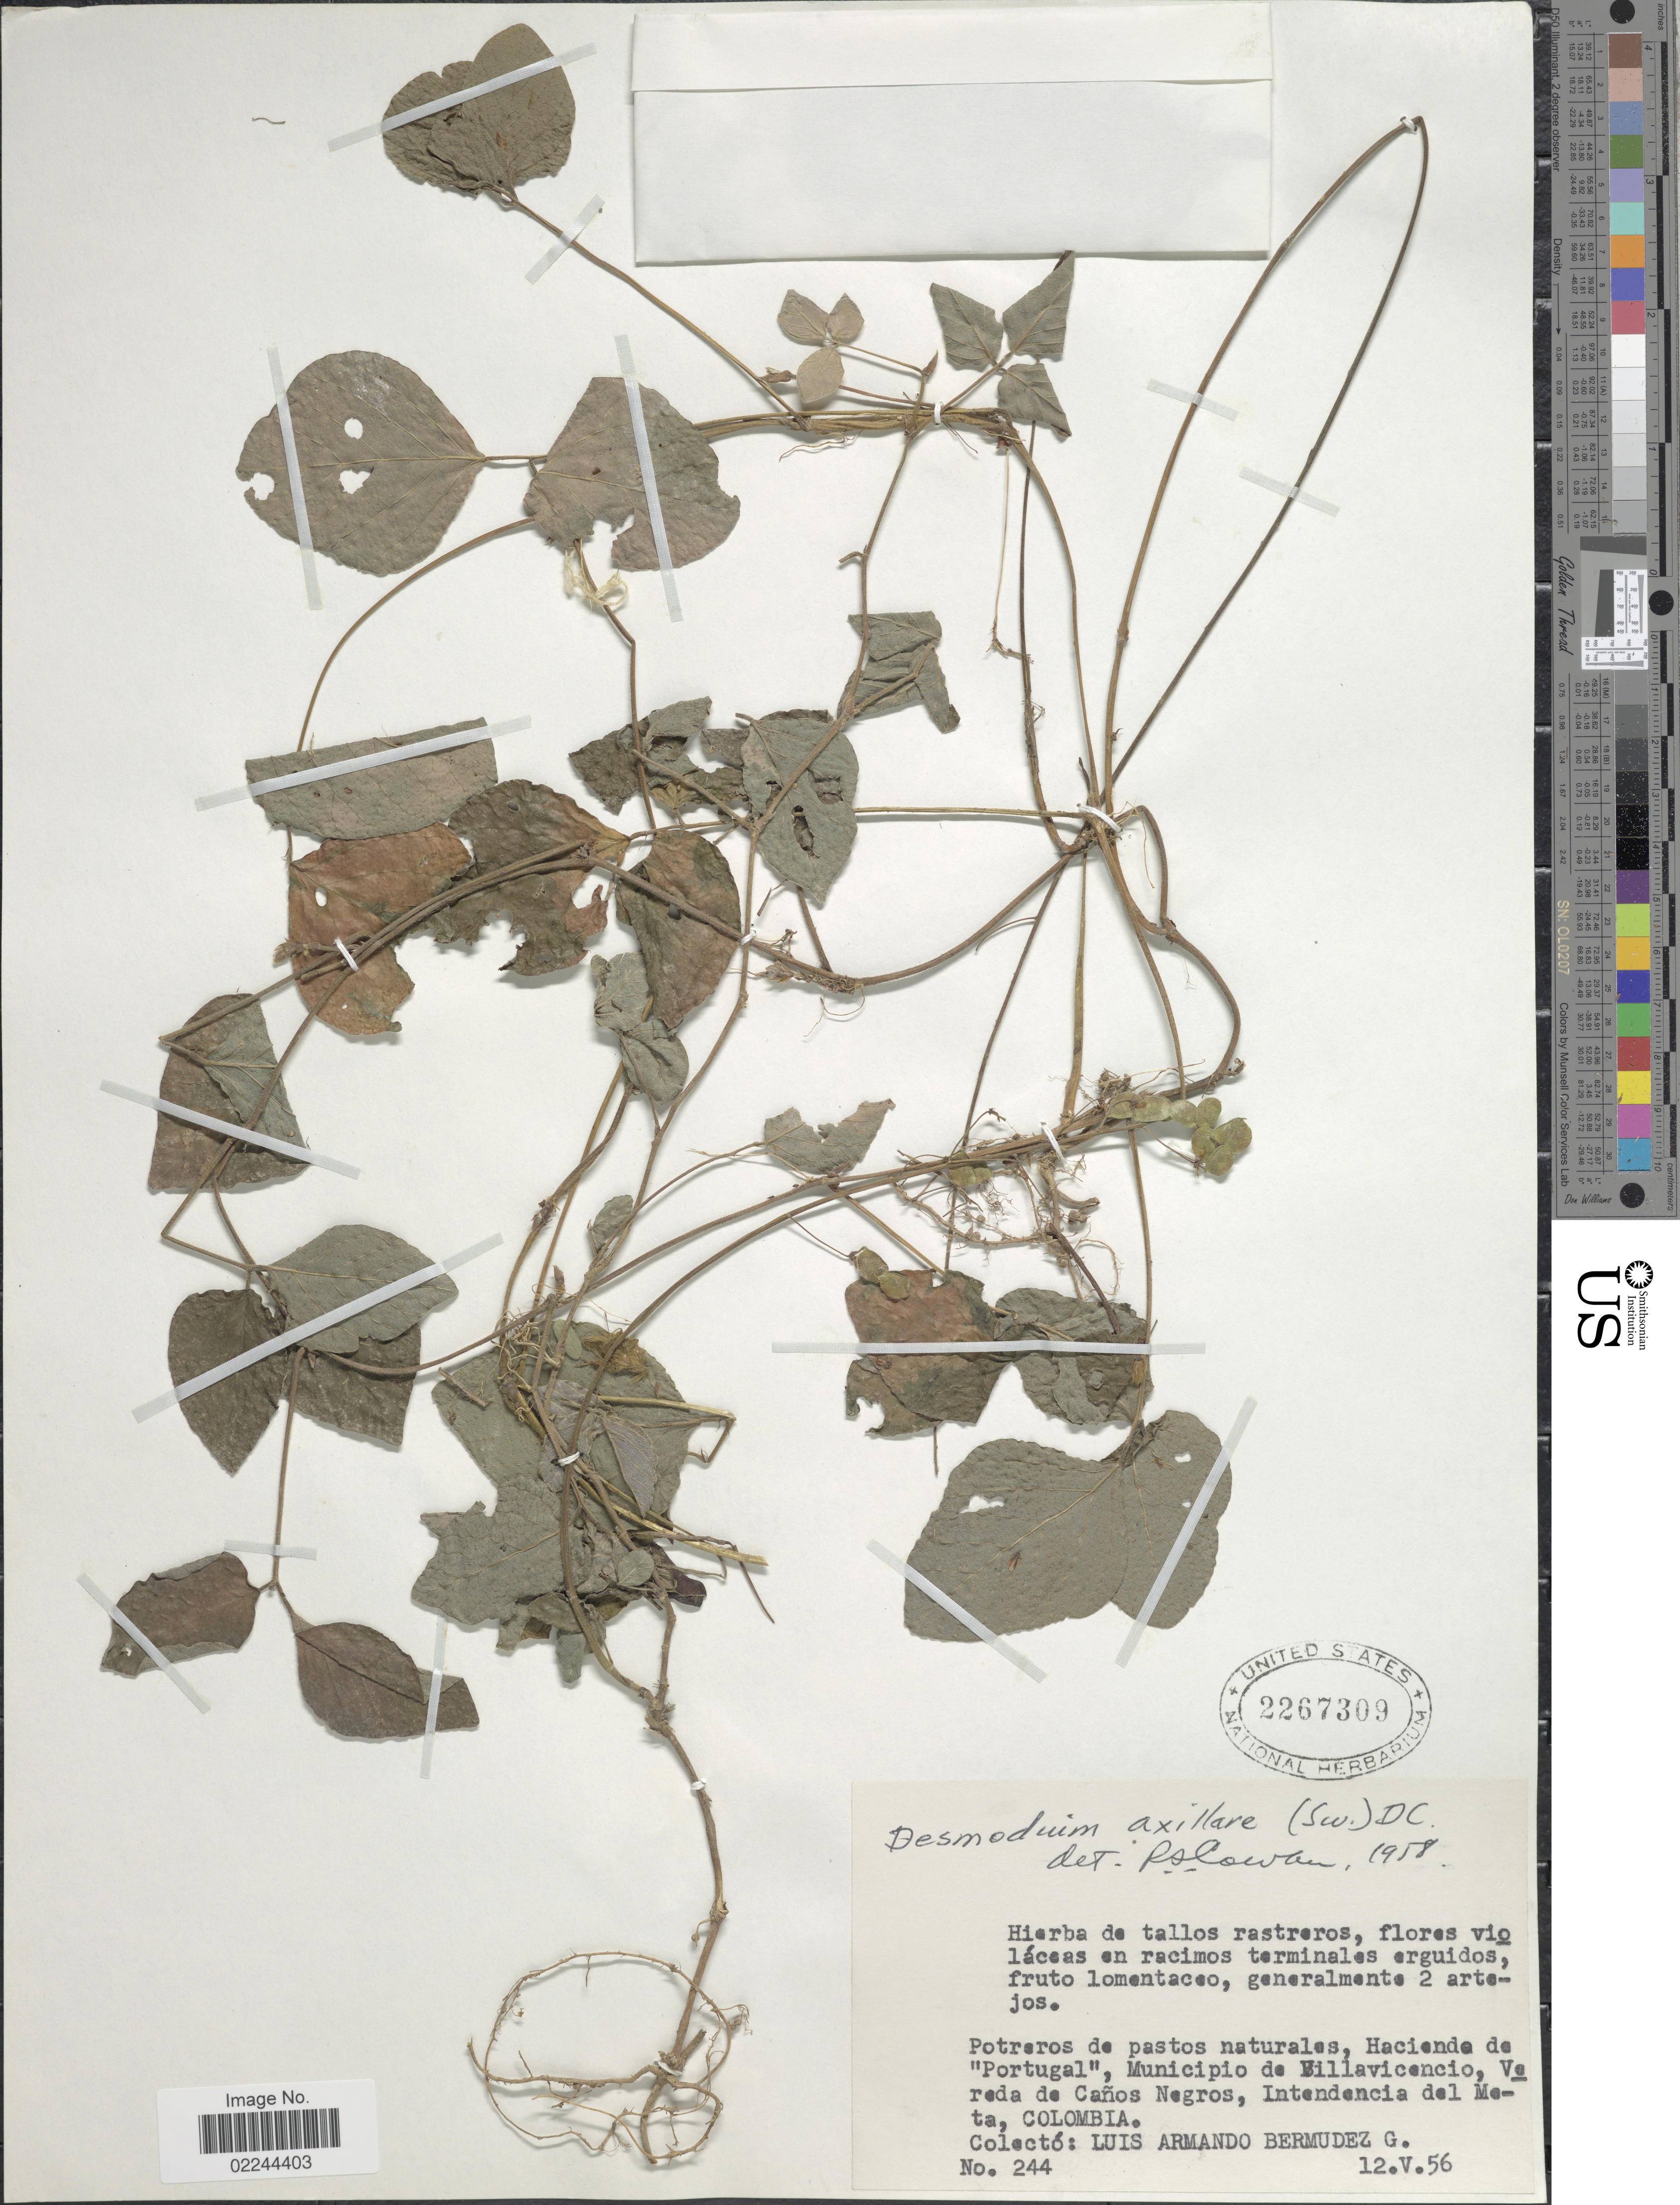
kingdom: Plantae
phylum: Tracheophyta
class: Magnoliopsida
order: Fabales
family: Fabaceae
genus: Desmodium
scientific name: Desmodium axillare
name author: (Sw.) DC.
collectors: L. Bermudez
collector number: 244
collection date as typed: Transcribed d/m/y: 12/5/56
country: Colombia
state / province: Meta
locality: Potreros de pastos naturales, Hacienda de "Portugal", Municipio de Villavicencio, Vereda de Canos Negros, Intendencia del Meta, Colombia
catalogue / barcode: US 2267309